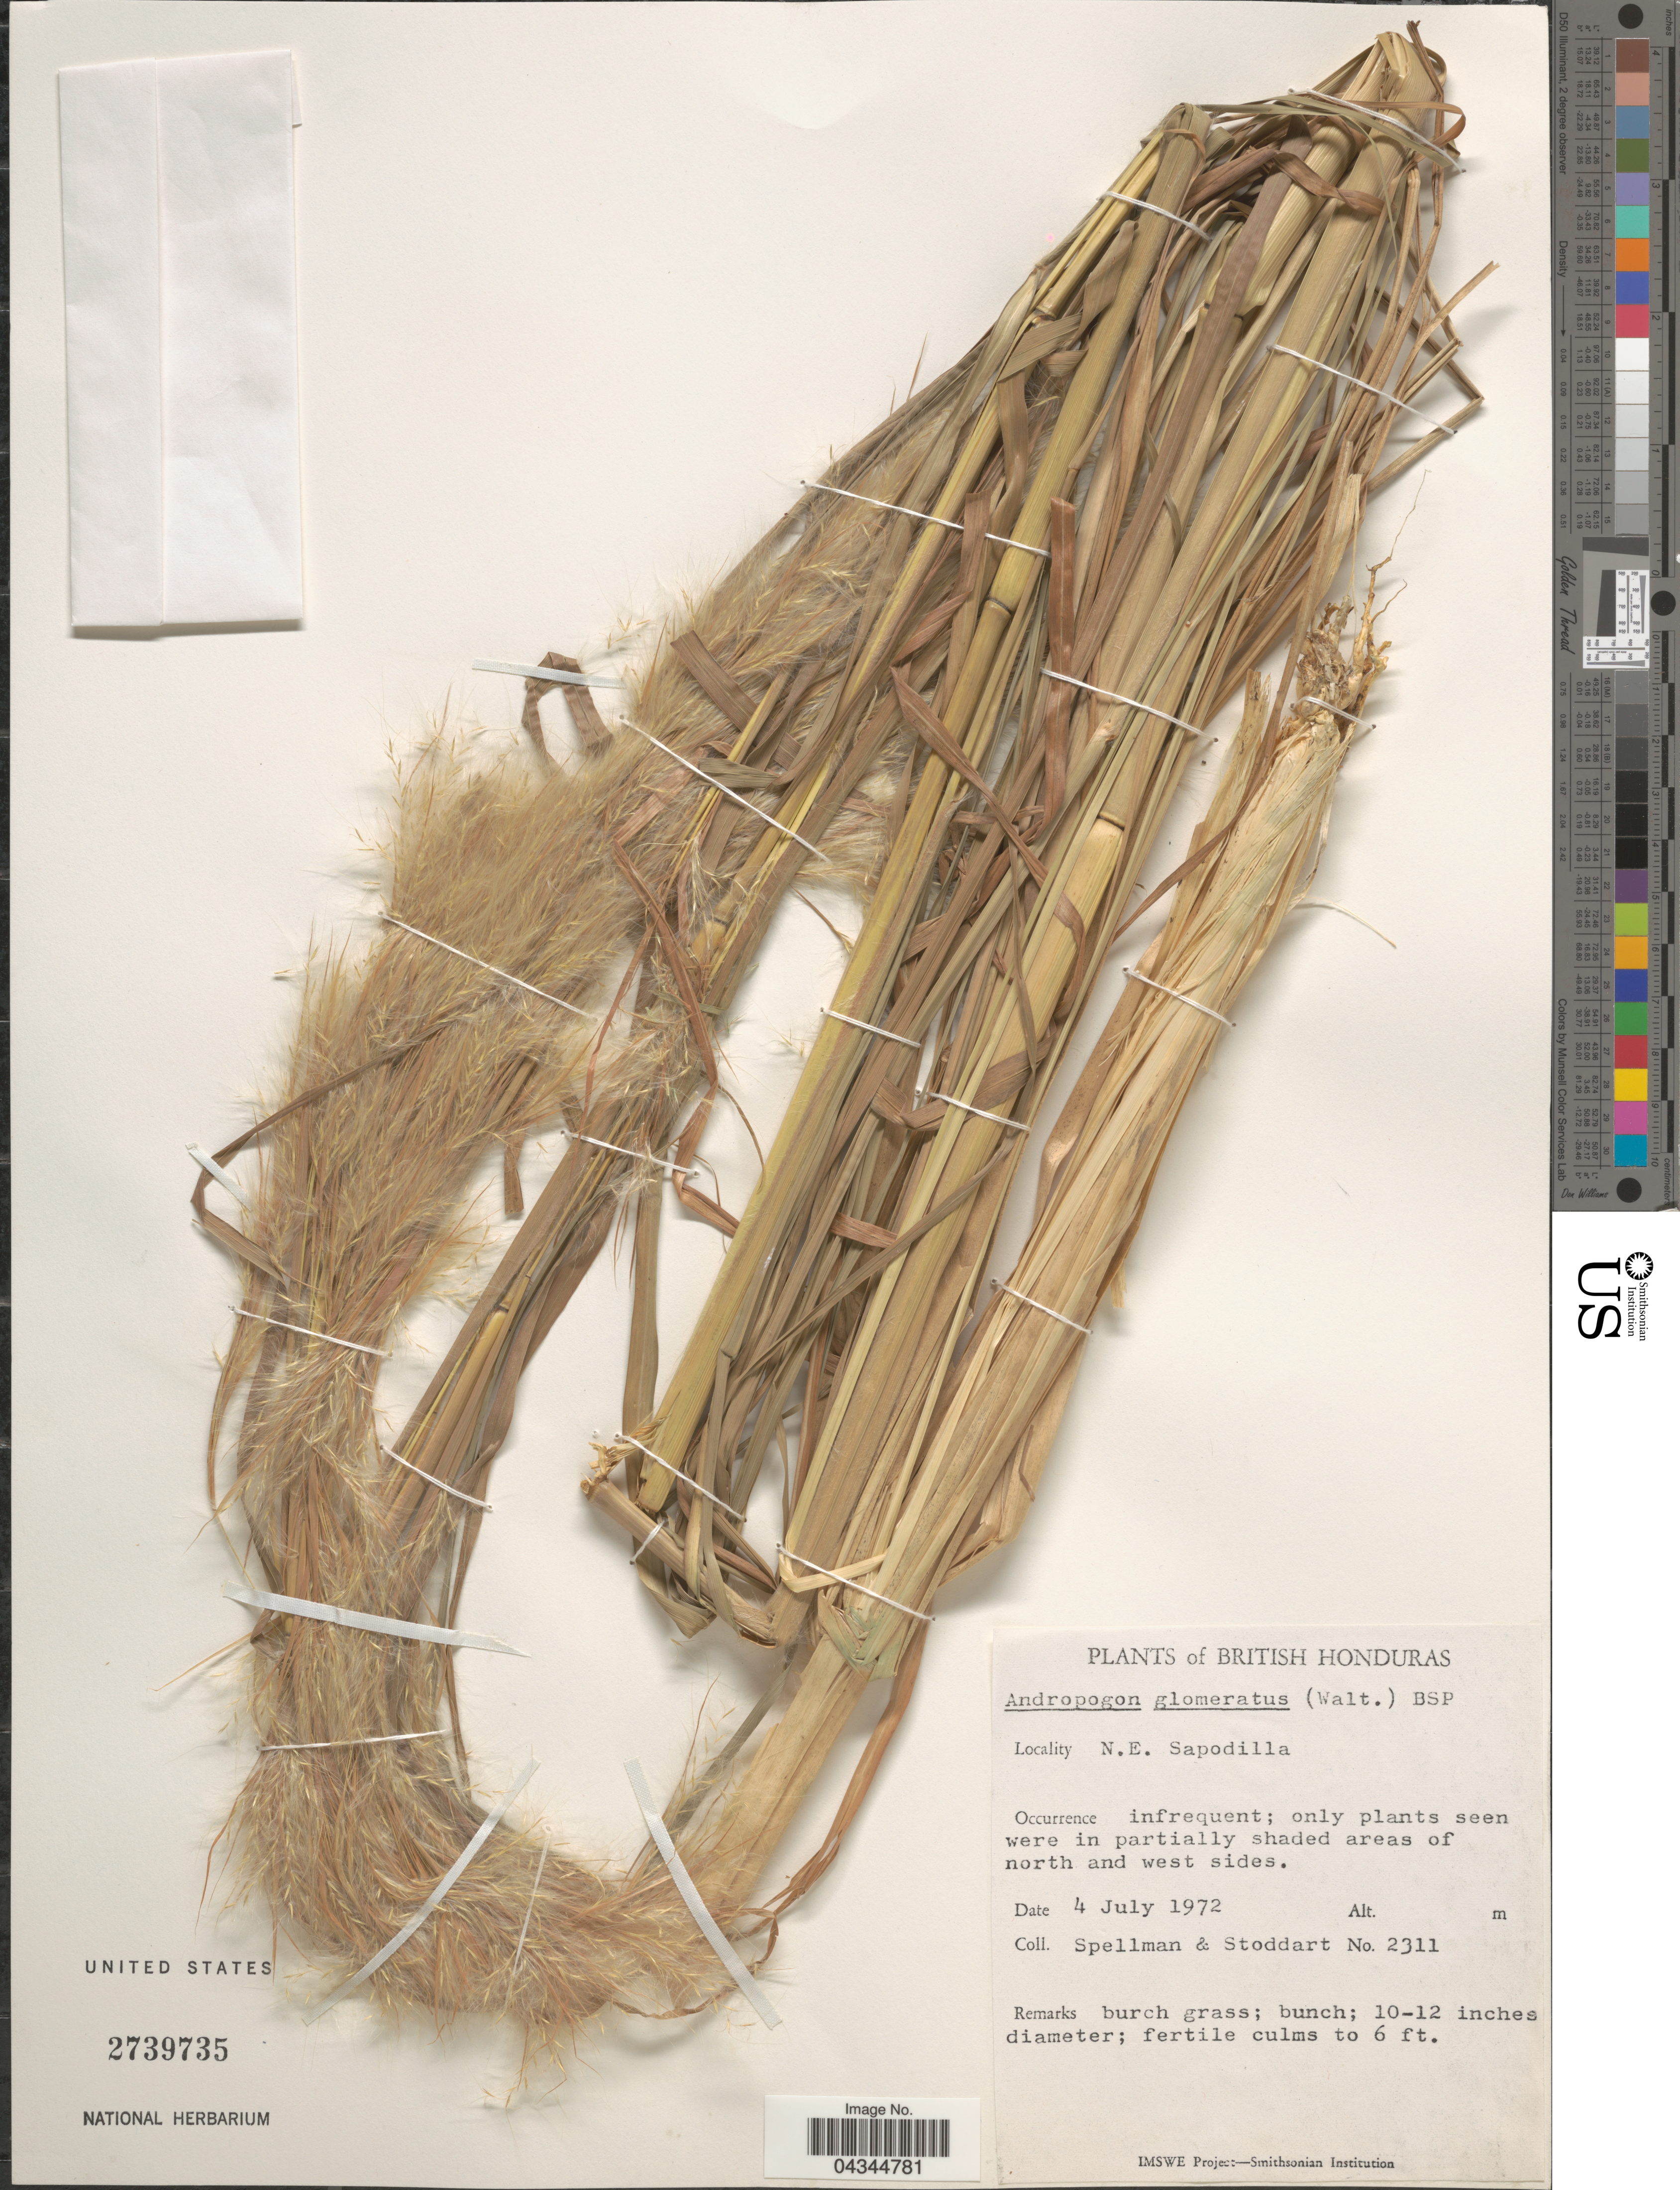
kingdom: Plantae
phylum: Tracheophyta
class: Liliopsida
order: Poales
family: Poaceae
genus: Andropogon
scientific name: Andropogon glomeratus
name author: (Walter) Britton et al.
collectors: Spellman, -- & -. Stoddart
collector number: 2311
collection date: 1972-07-04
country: Belize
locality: British Honduras. N.E. Sapodilla. Infrequent; only plants seen were in partially shaded areas of north and west sides.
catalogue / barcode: US 2739735